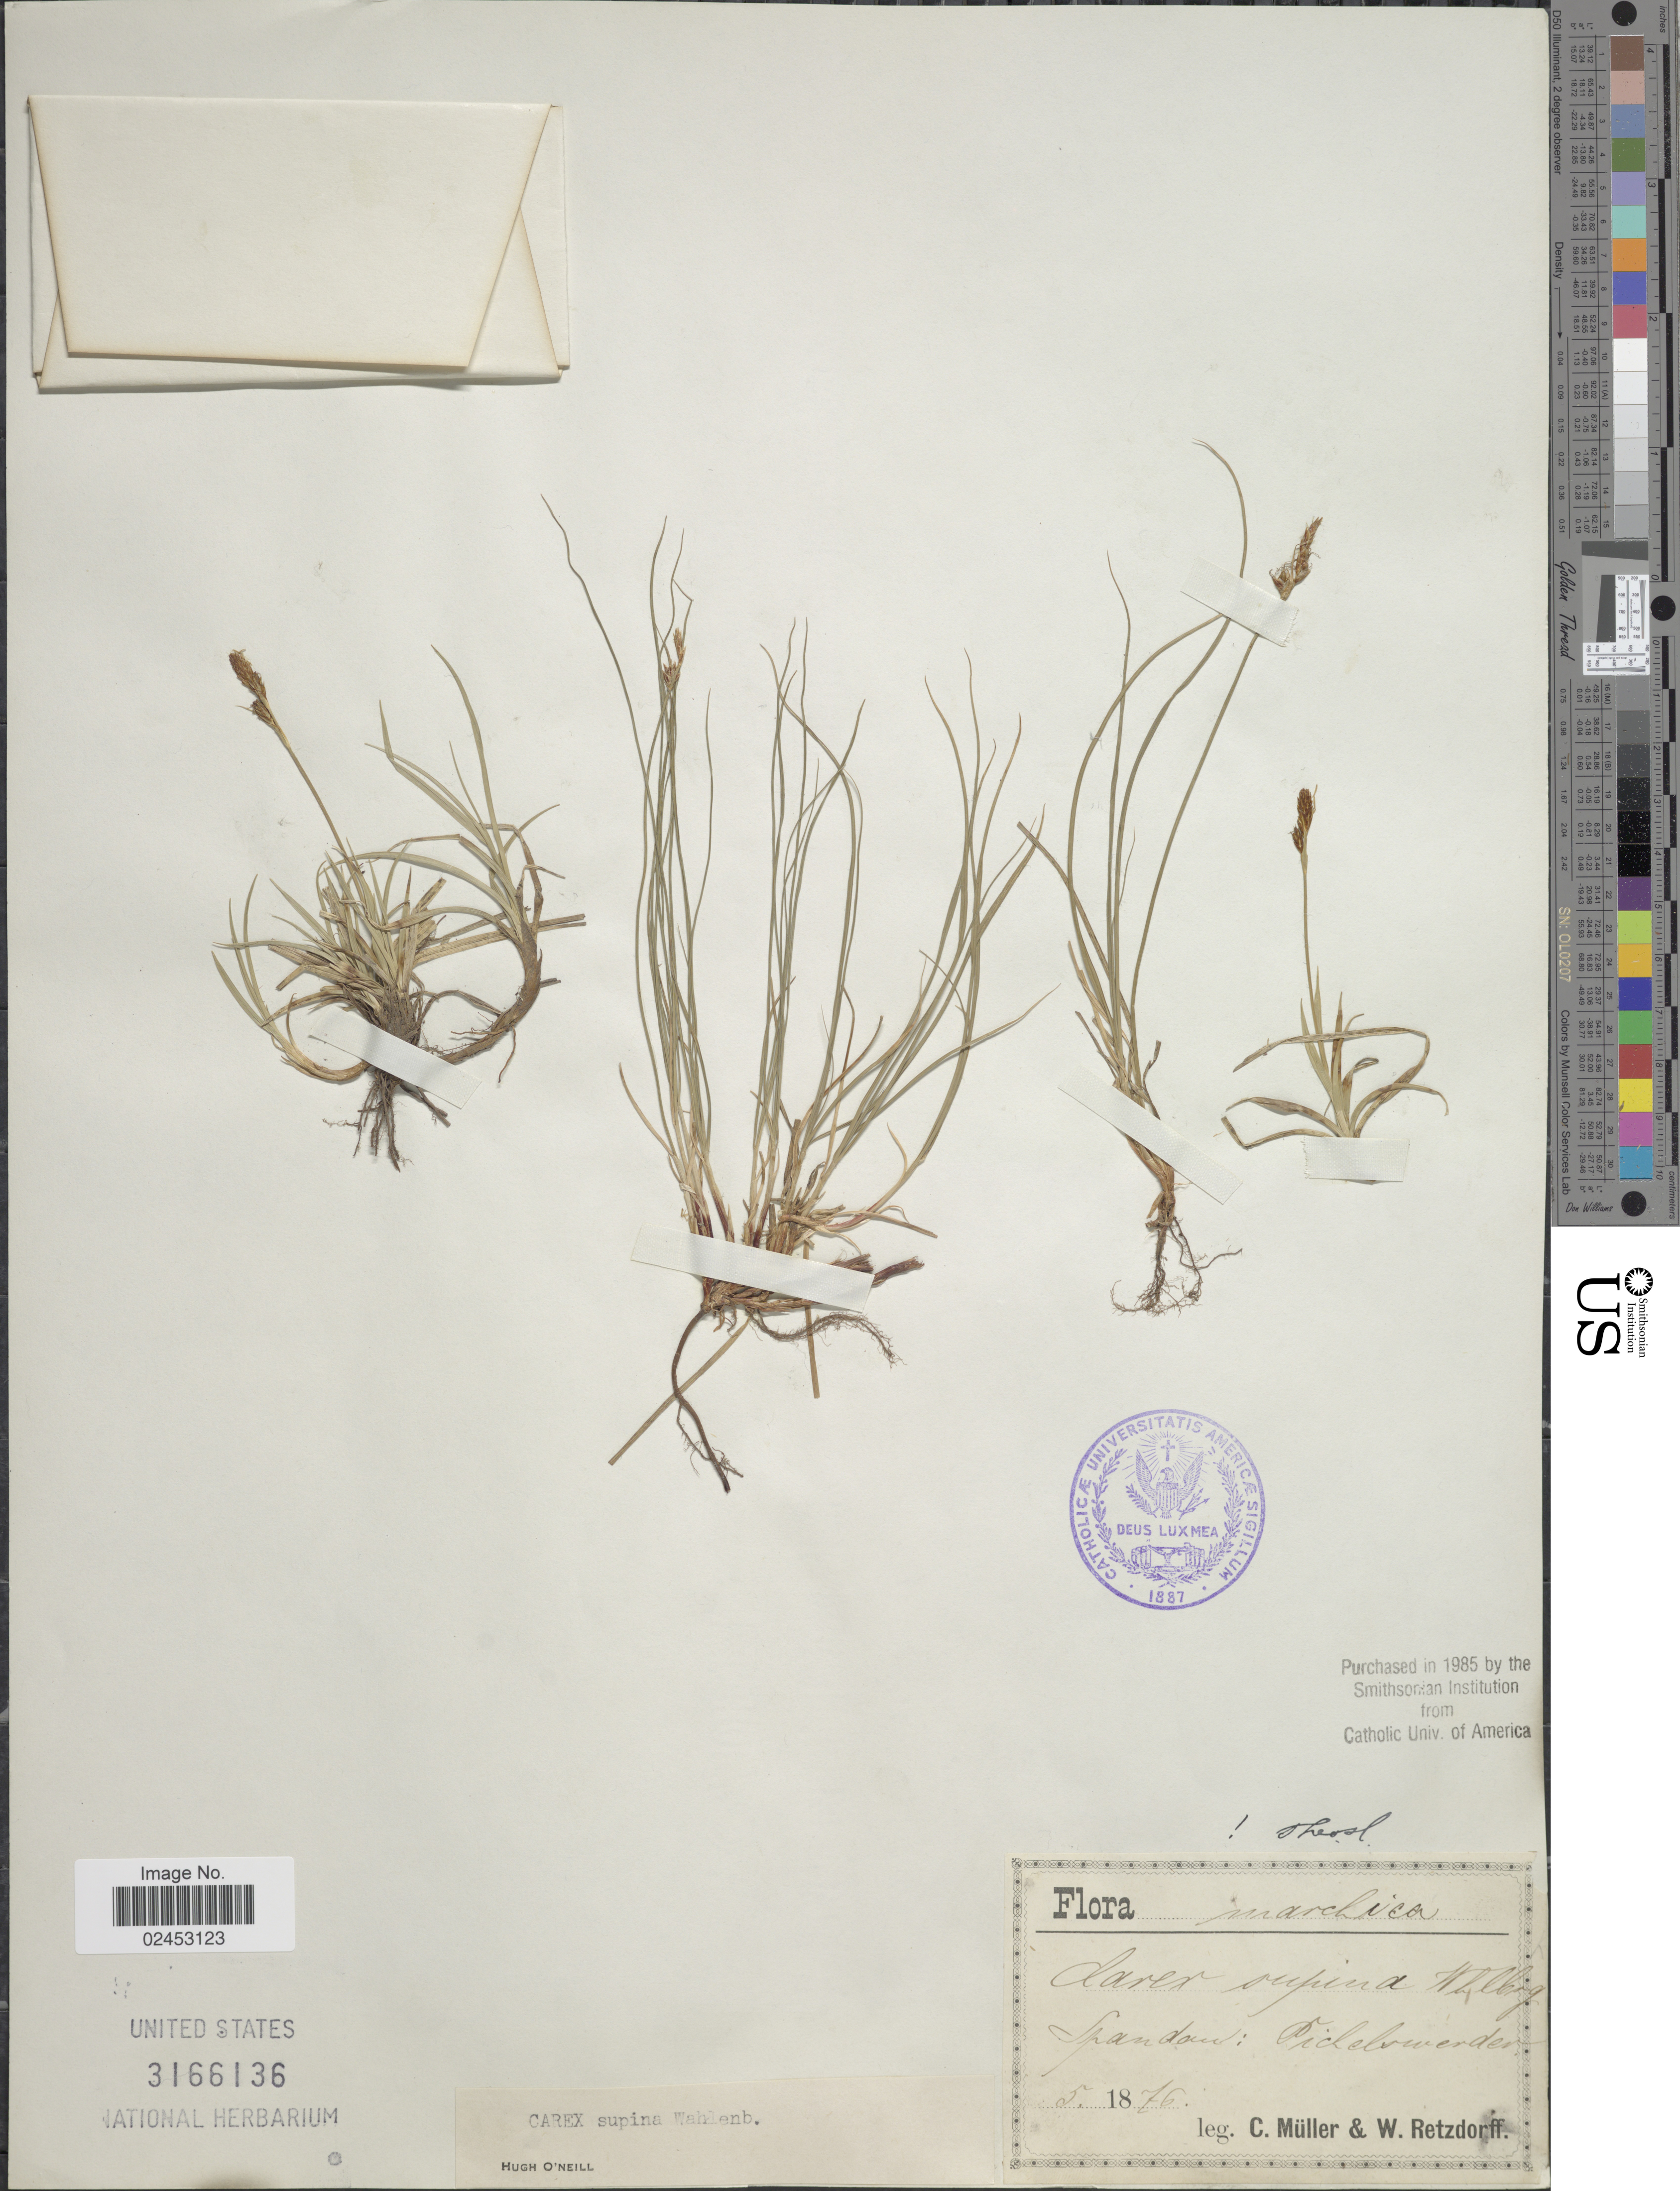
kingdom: Plantae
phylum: Tracheophyta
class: Liliopsida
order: Poales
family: Cyperaceae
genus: Carex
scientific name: Carex supina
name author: Willd. ex Wahlenb.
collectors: C. Müller & W. Retzdorff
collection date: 1876-05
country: Germany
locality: Marchica, Spandan: Pichelswerder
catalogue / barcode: US 3166136